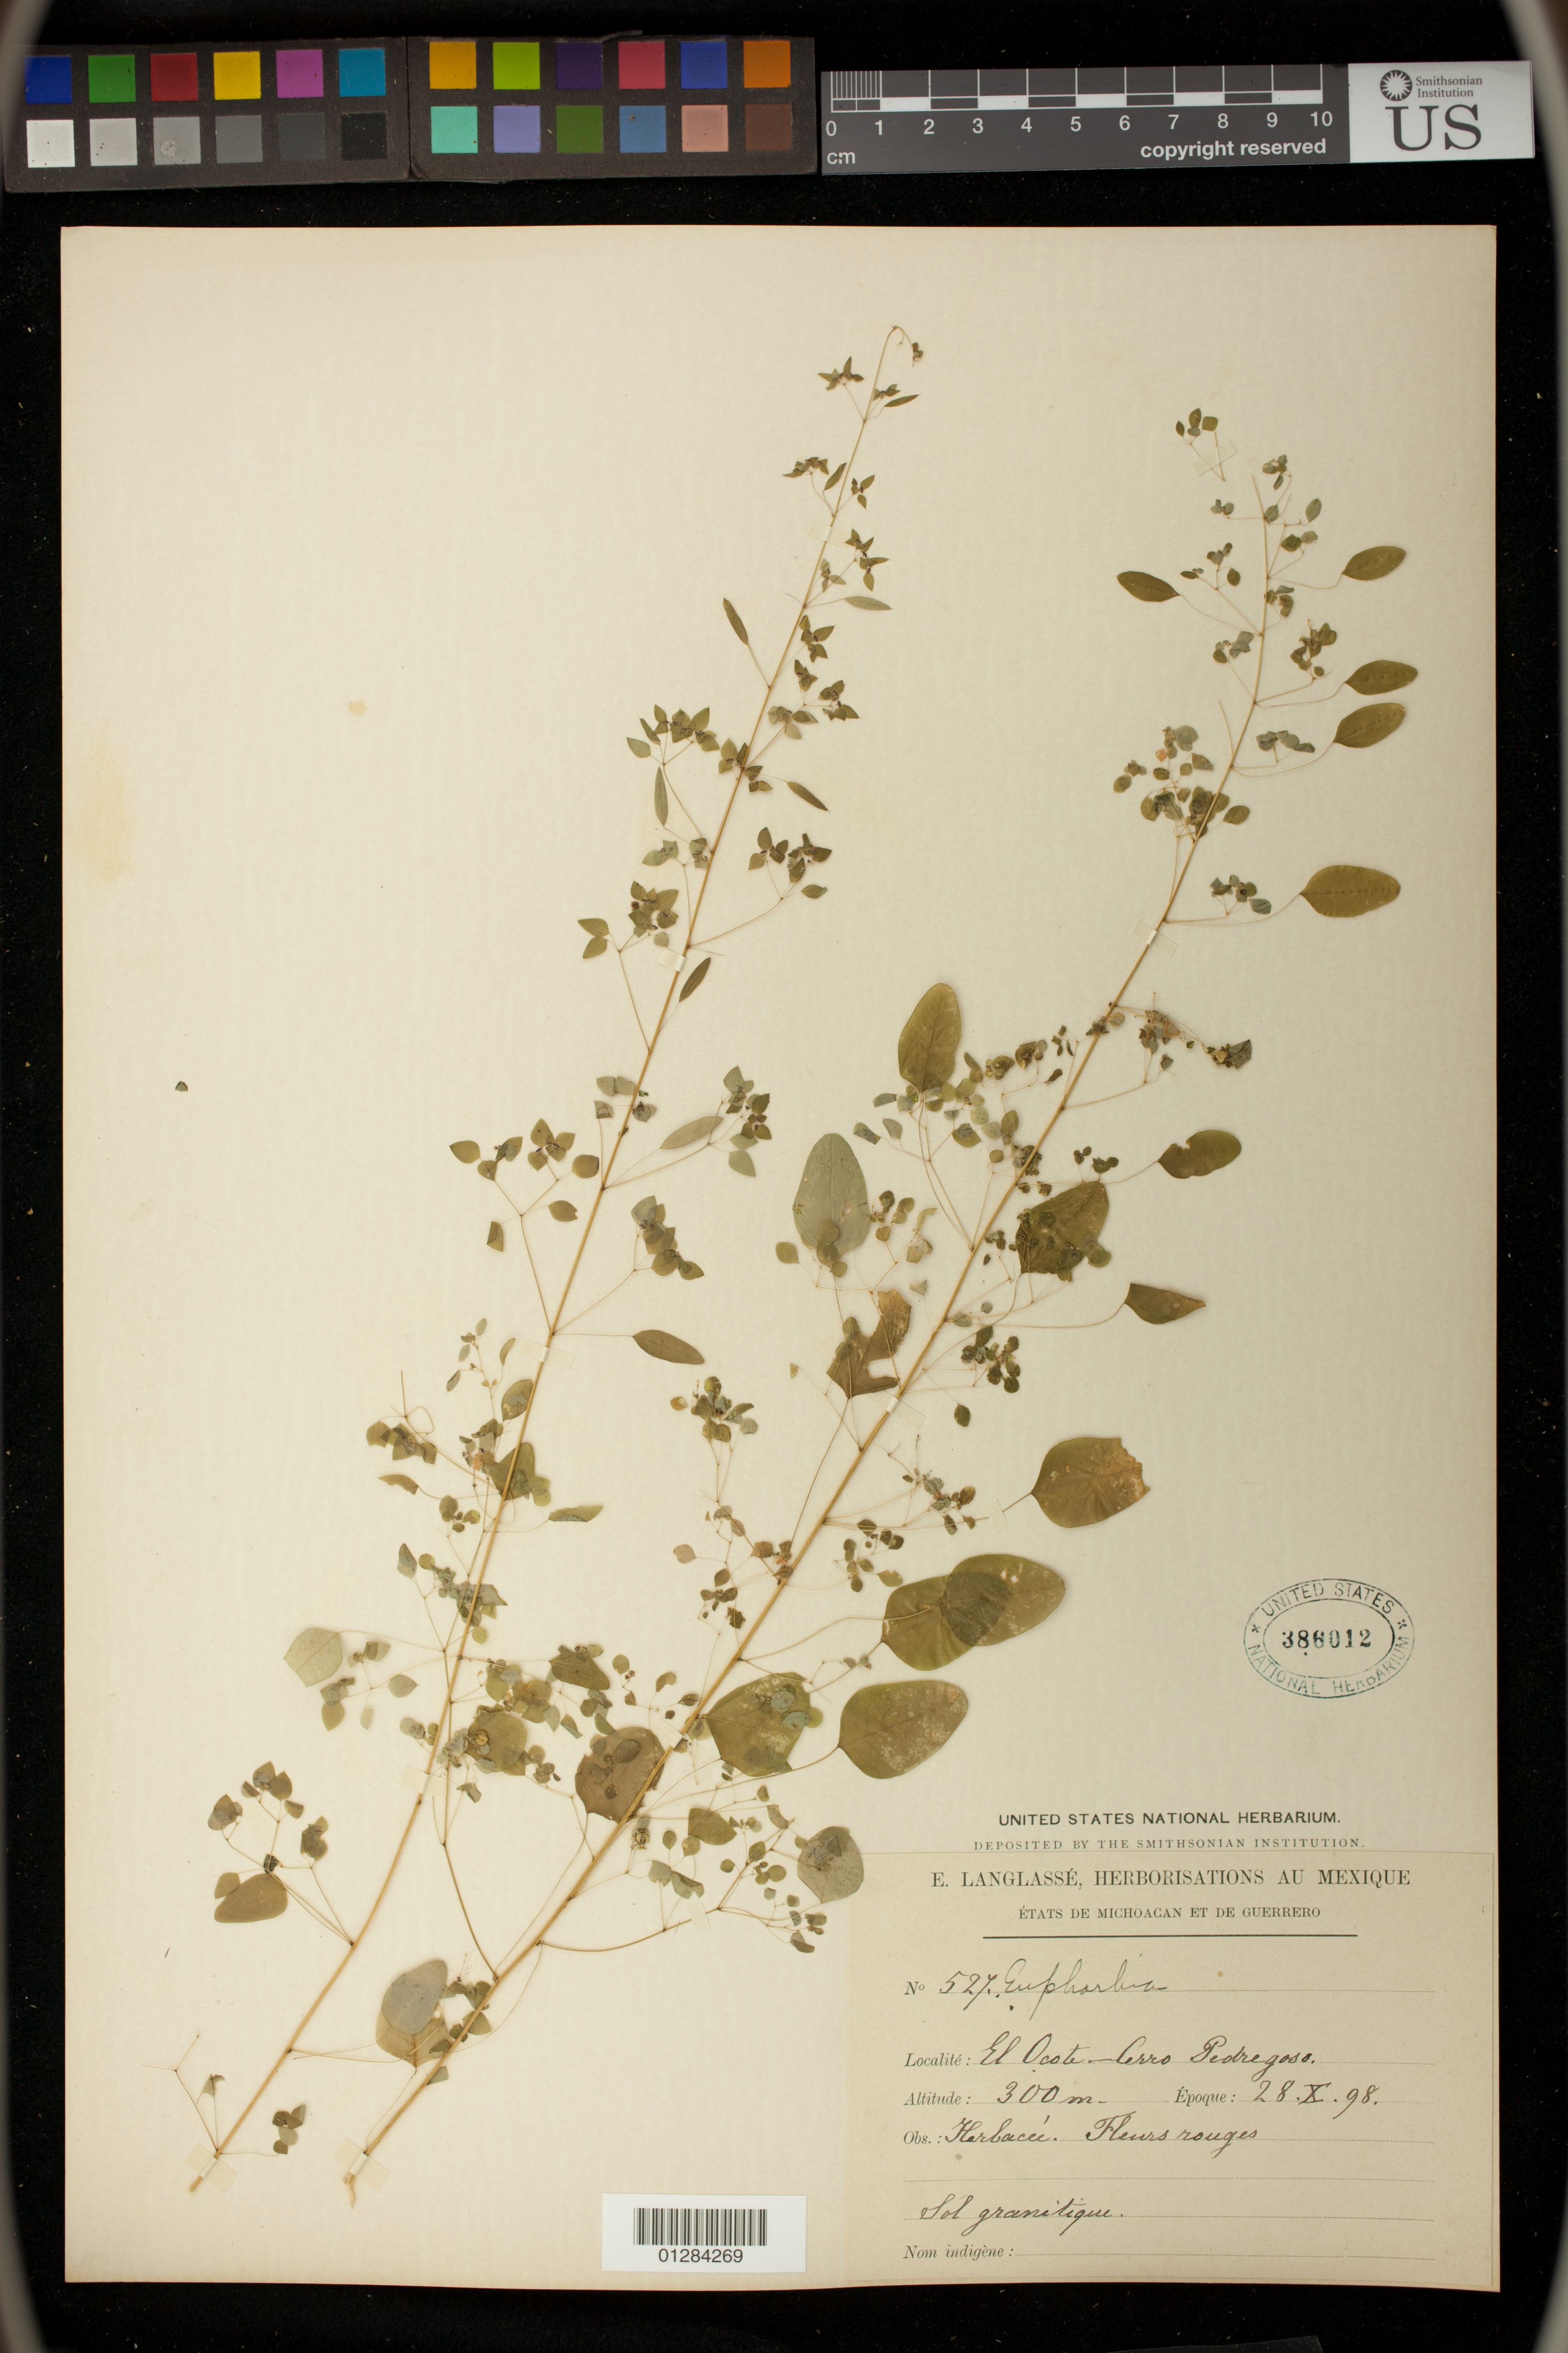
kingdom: Plantae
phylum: Tracheophyta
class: Magnoliopsida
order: Malpighiales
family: Euphorbiaceae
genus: Euphorbia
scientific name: Euphorbia multiseta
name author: Benth.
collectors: E. Langlassé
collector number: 527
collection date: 1898-10-28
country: Mexico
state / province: Guerrero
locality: El Ocote. Cerro Pedregoso.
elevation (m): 300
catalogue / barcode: US 386012